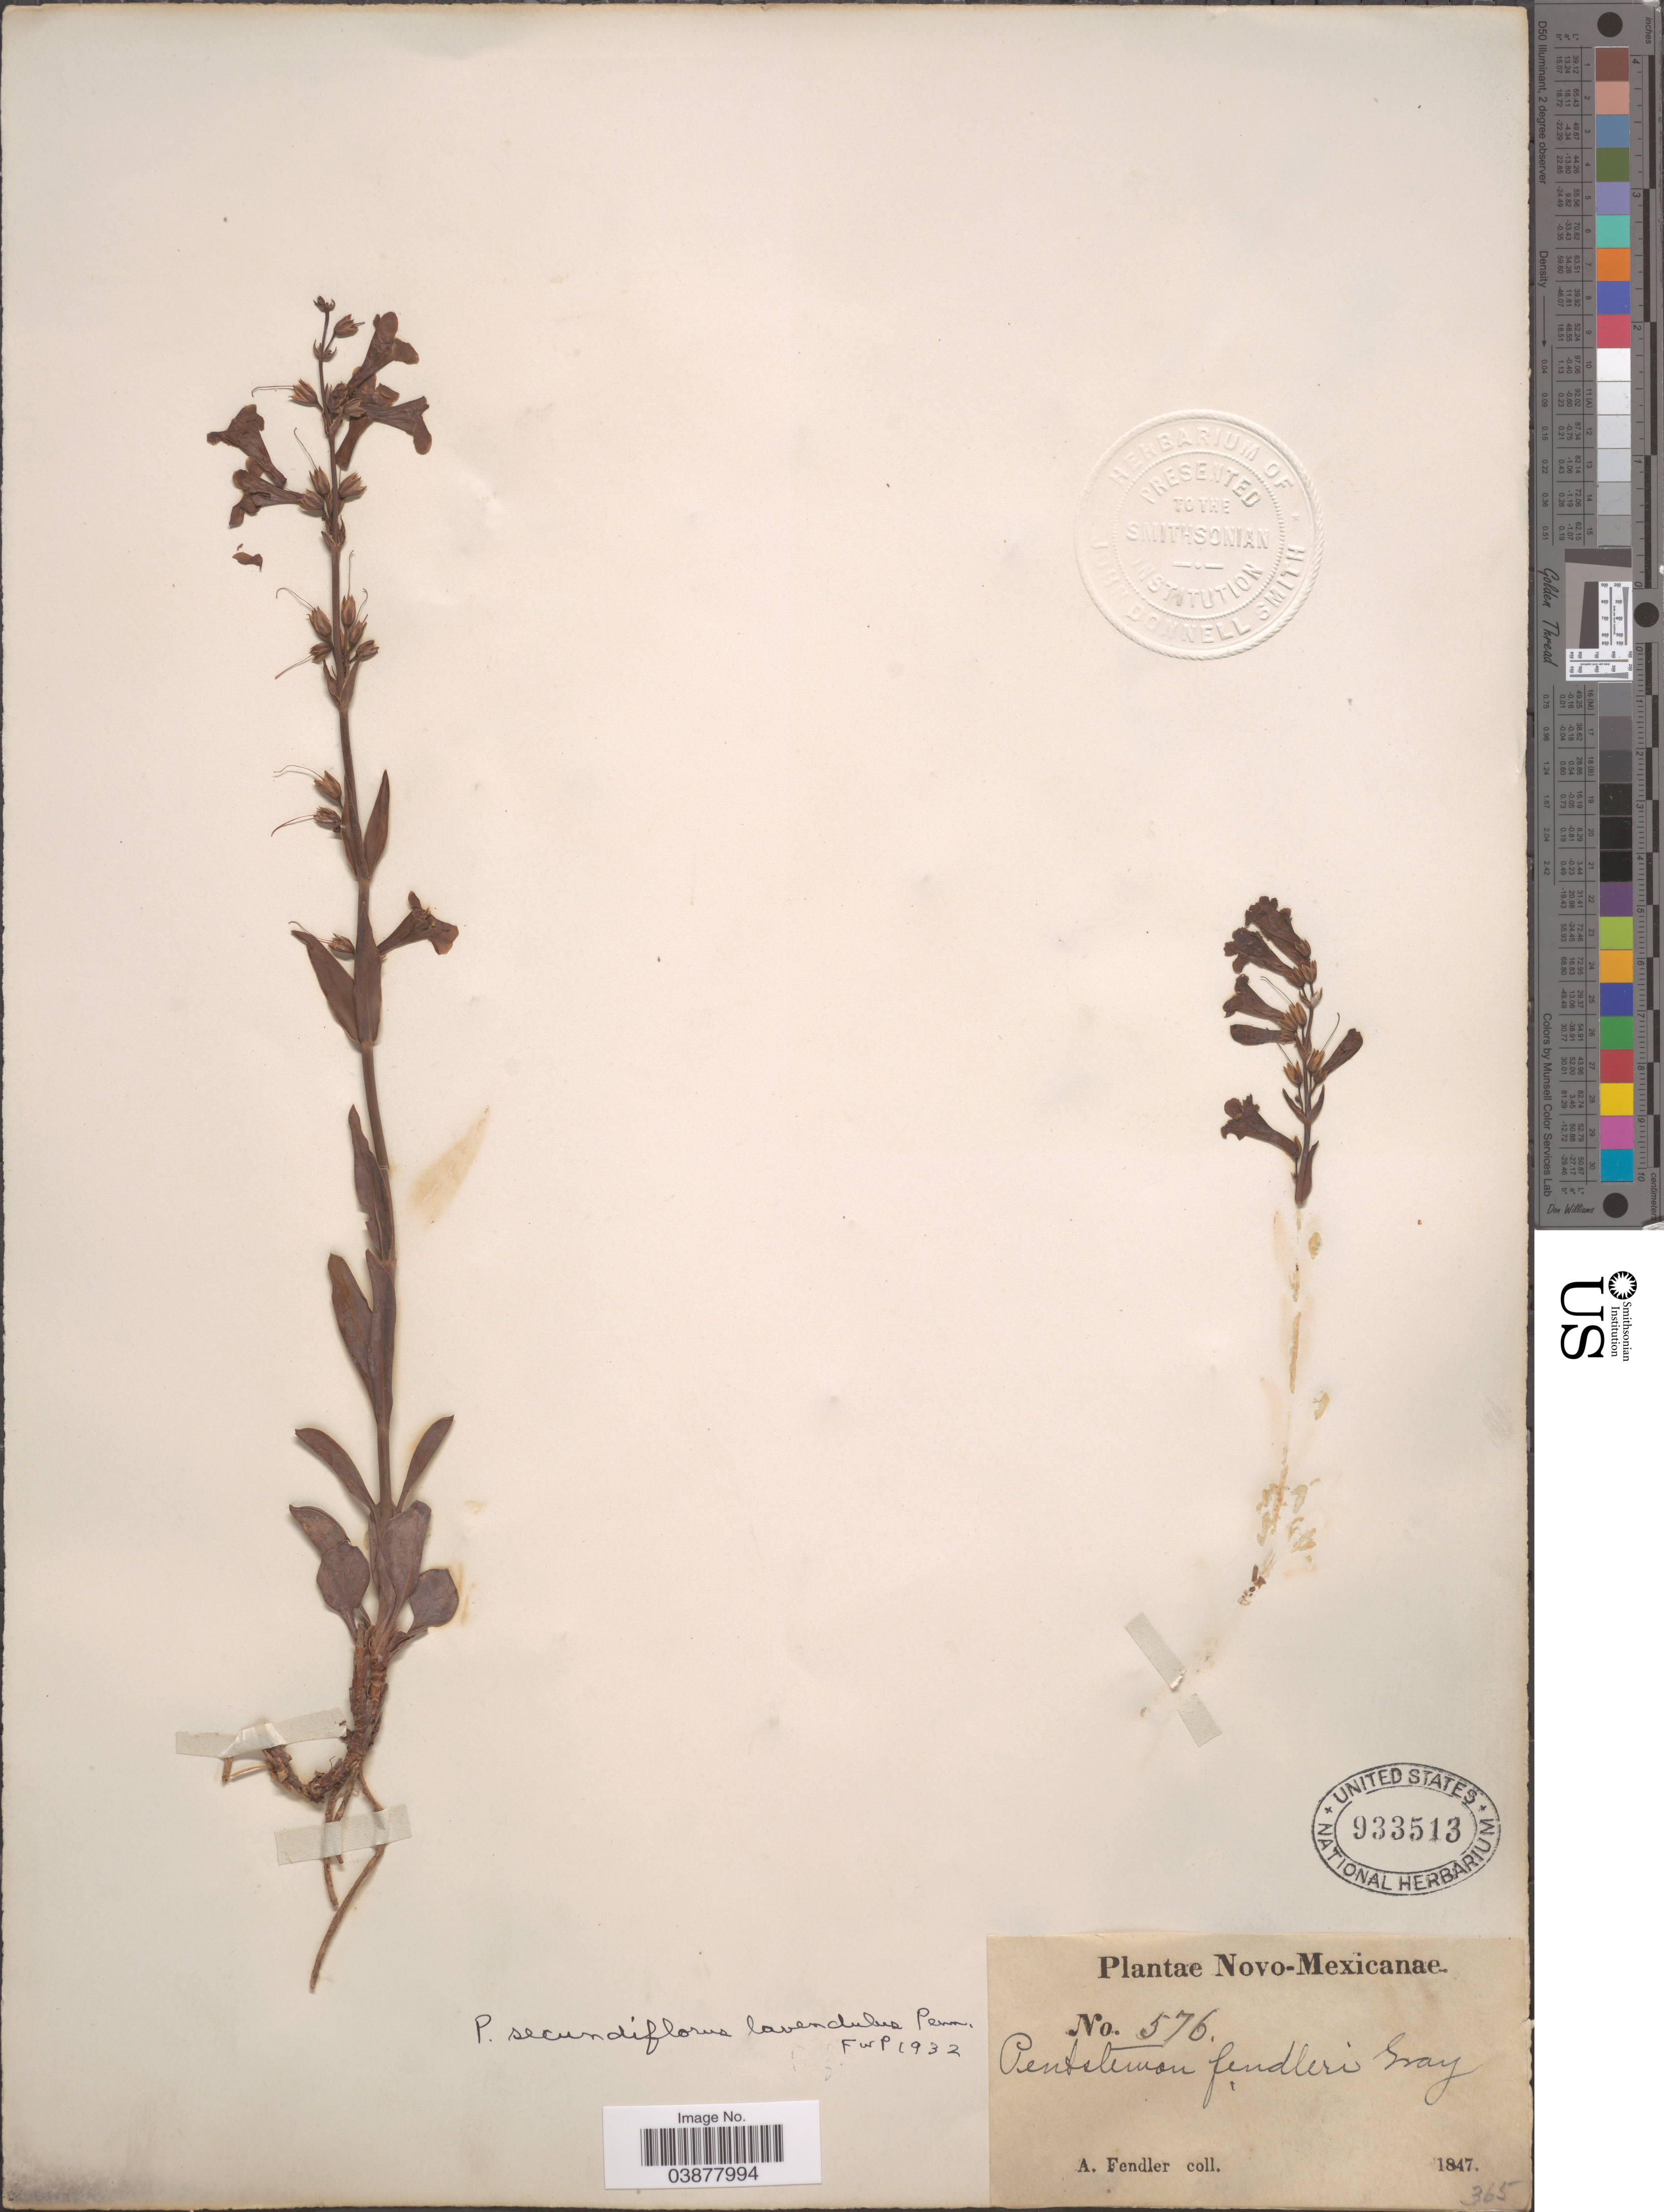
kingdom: Plantae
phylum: Tracheophyta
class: Magnoliopsida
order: Lamiales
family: Plantaginaceae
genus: Penstemon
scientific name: Penstemon secundiflorus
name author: Benth.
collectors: A. Fendler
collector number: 576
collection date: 1847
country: United States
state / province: New Mexico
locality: Novo-Mexicanae.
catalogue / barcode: US 933513